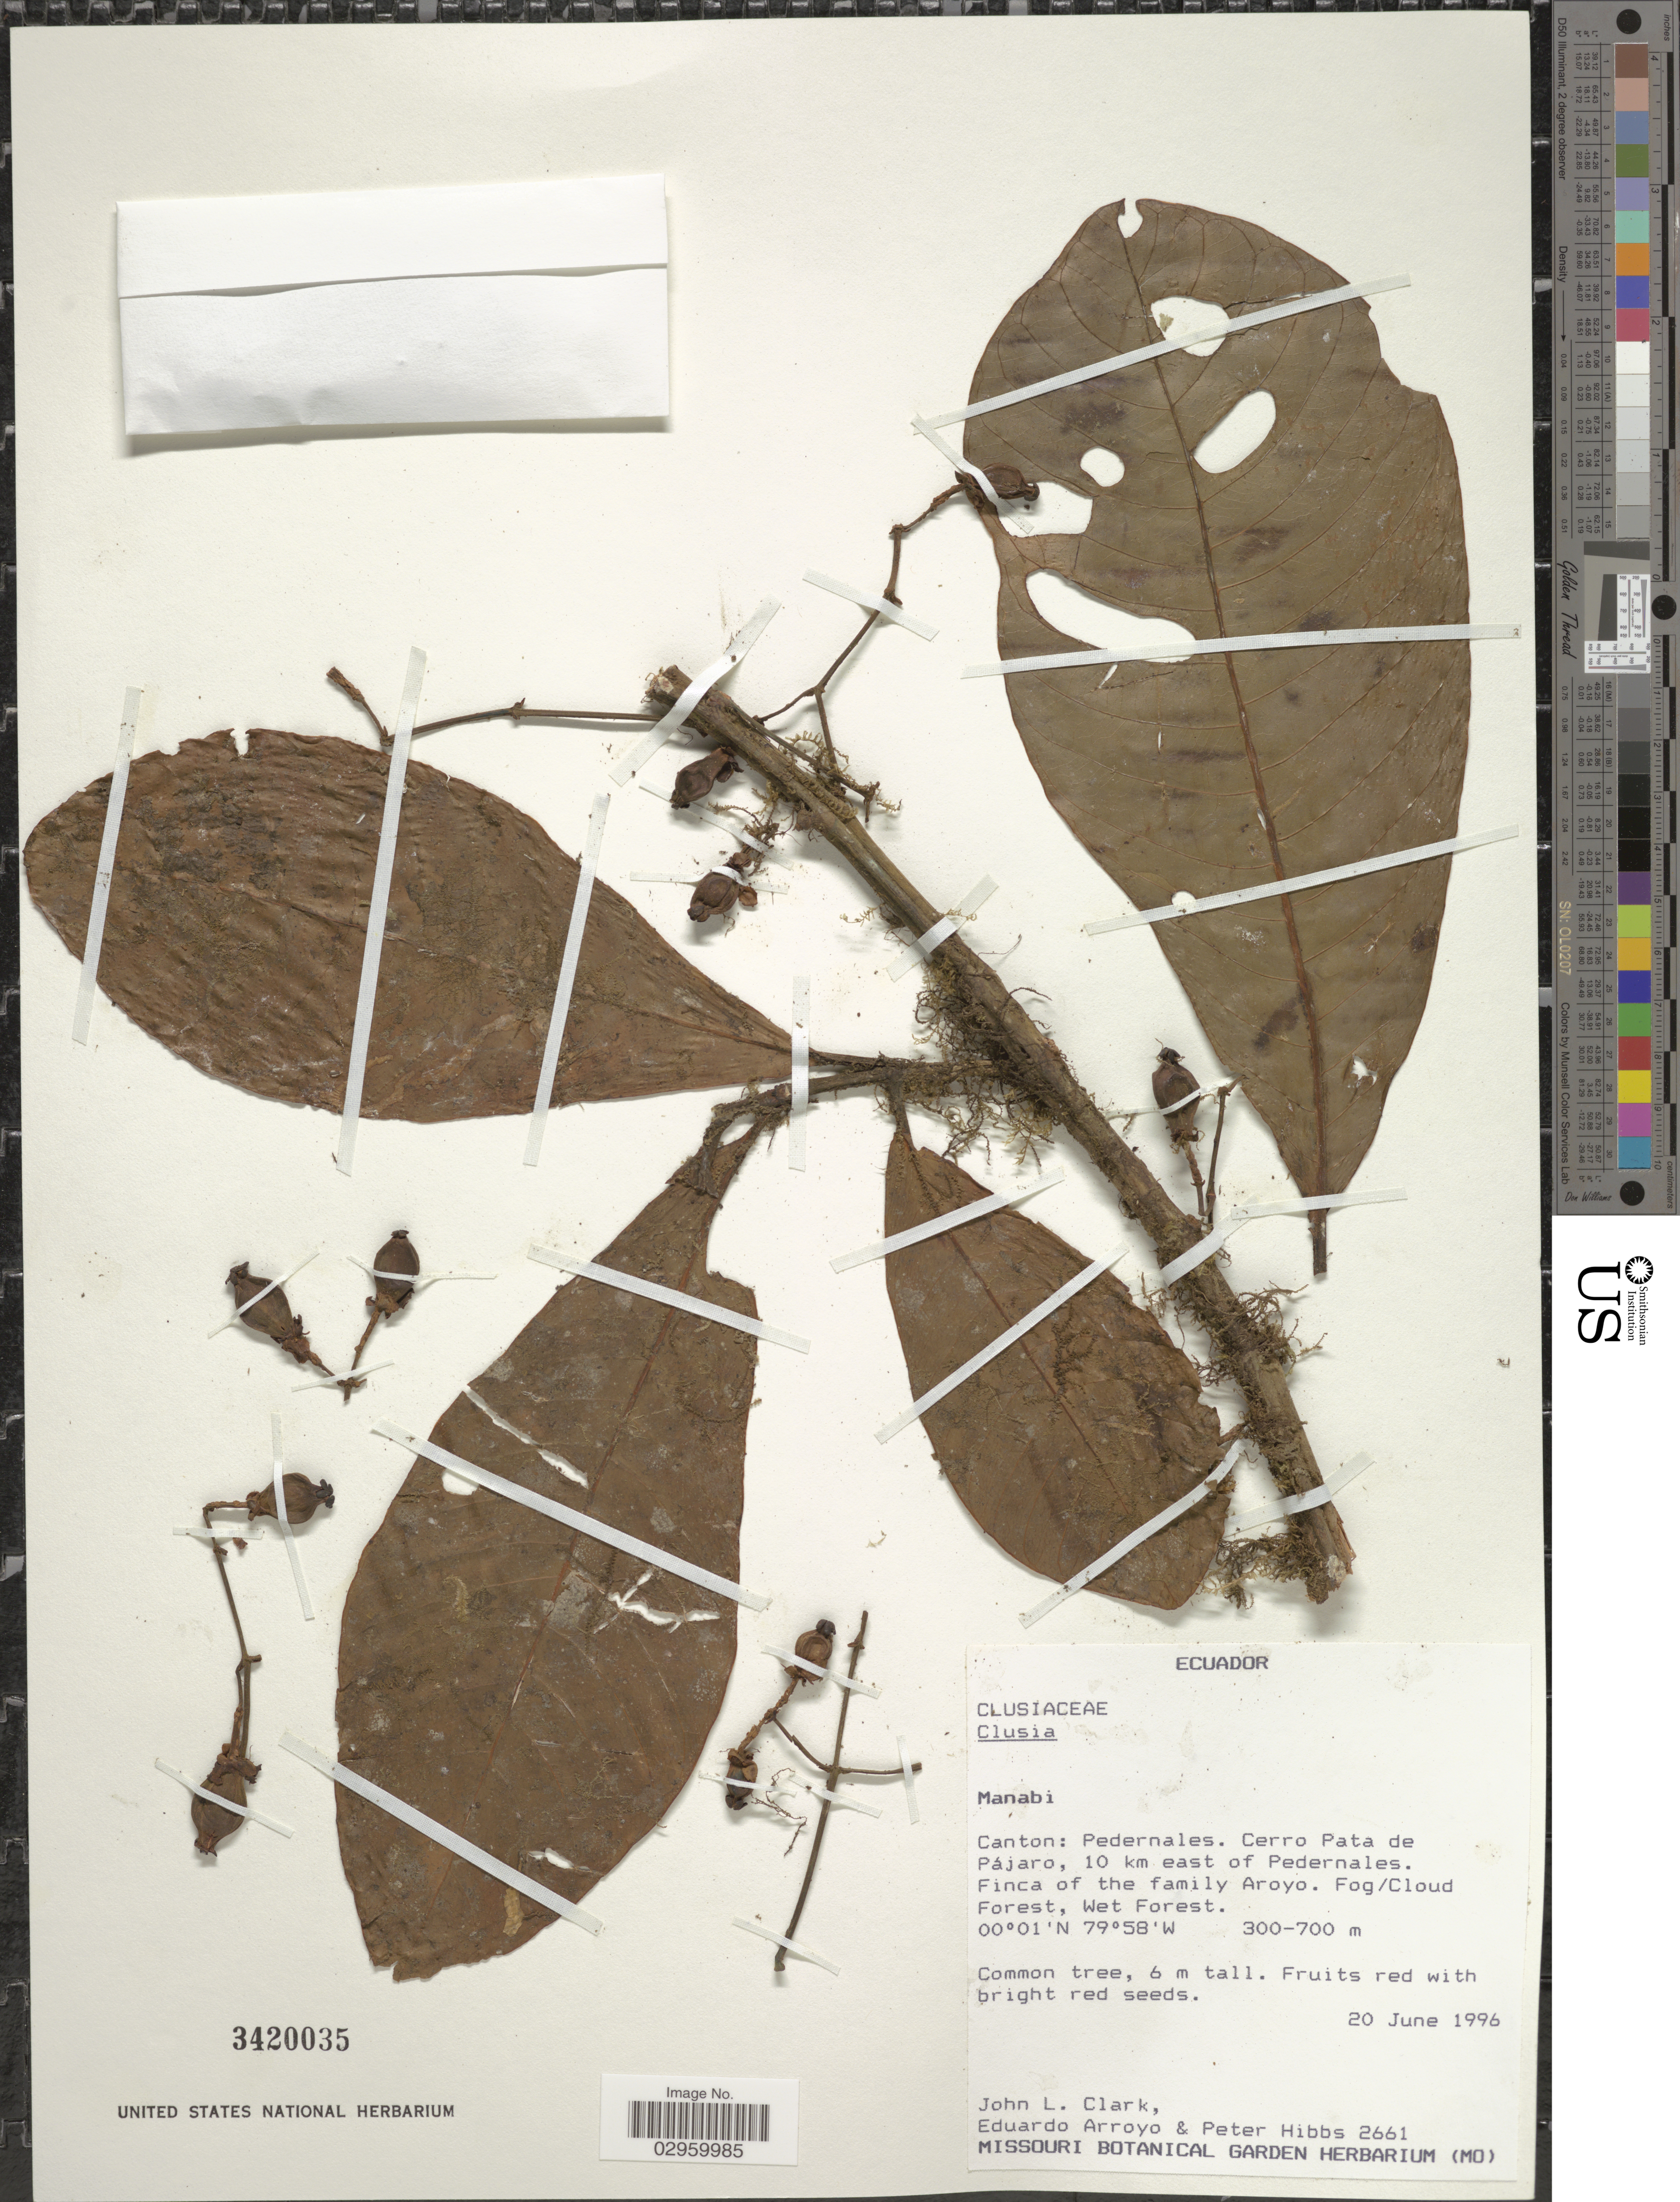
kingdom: Plantae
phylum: Tracheophyta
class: Magnoliopsida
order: Malpighiales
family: Clusiaceae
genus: Clusia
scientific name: Clusia sp.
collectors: J. L. Clark, E. Arroyo & P. Hibbs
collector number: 2661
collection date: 1996-06-20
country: Ecuador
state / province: Manabí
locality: Canton: Pedernales, Cerro Pata de Pájaro, 10 km east of Pedernales, Finca of the family Aroyo.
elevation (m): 300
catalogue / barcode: US 3420035